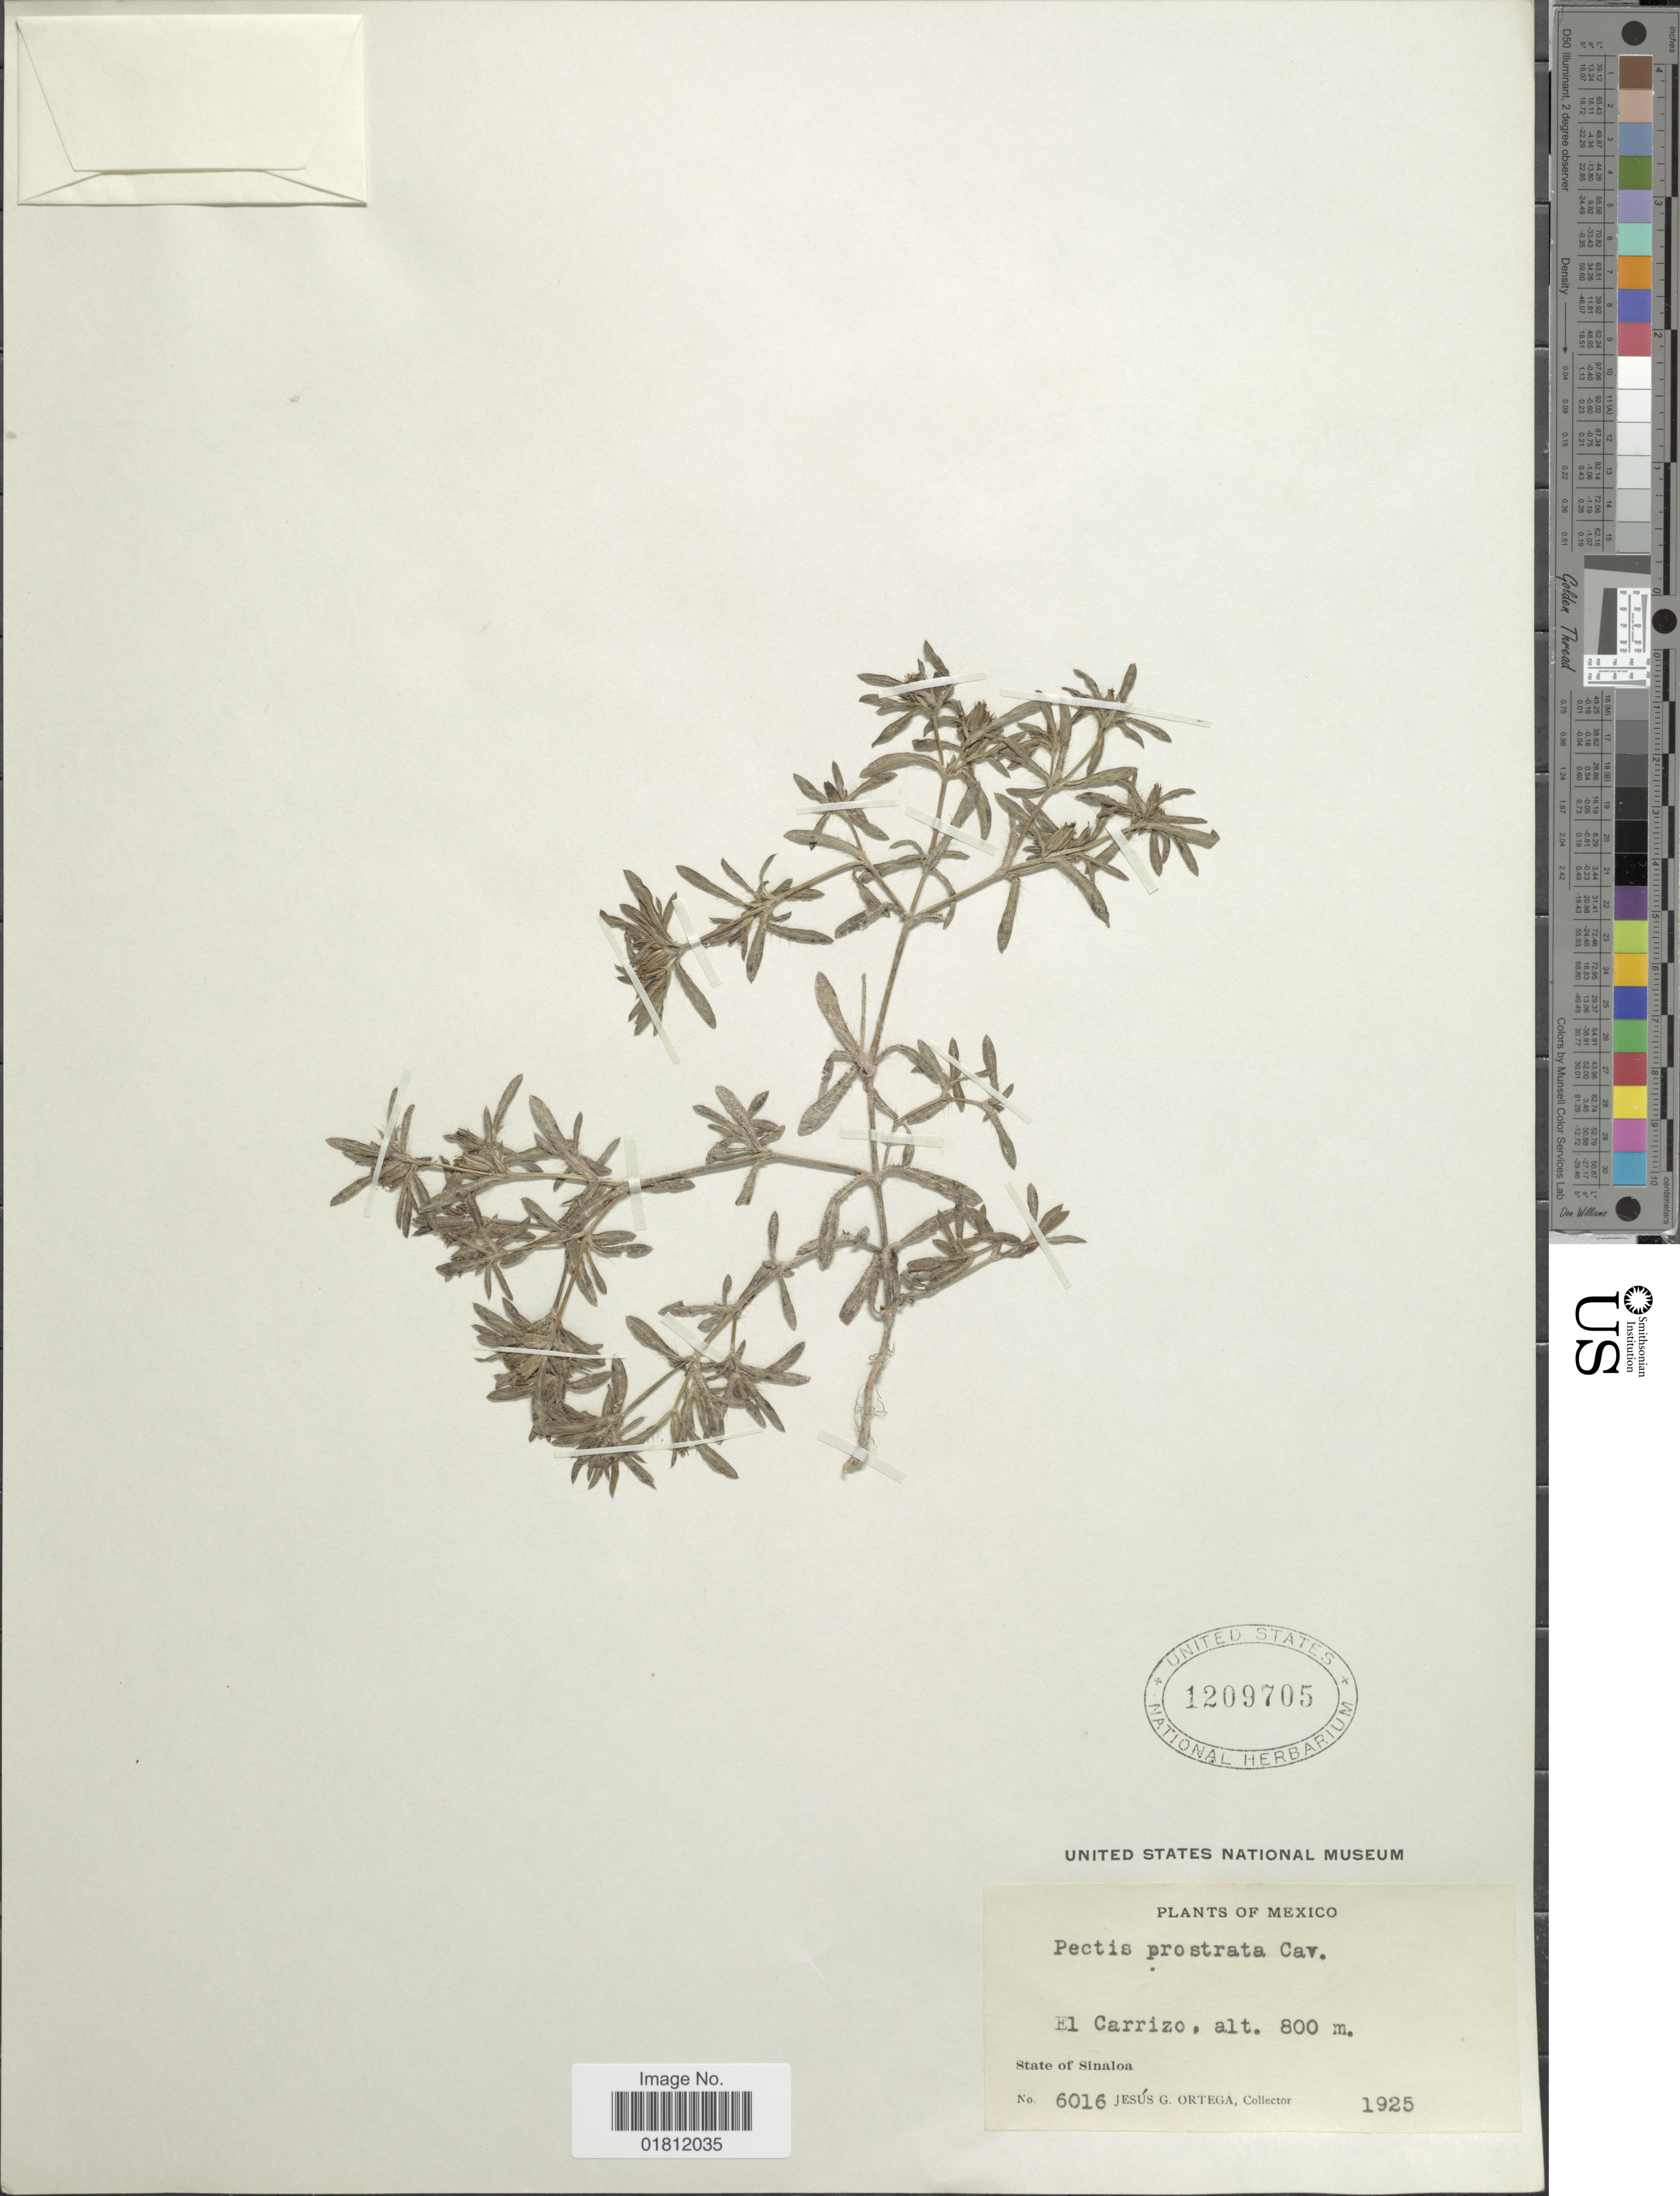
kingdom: Plantae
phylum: Tracheophyta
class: Magnoliopsida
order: Asterales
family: Asteraceae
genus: Pectis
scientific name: Pectis prostrata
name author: Cav.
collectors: J. Ortega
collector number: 6016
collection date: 1925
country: Mexico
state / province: Sinaloa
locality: El Carrizo, State of Sinaloa.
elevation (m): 800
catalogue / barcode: US 1209705